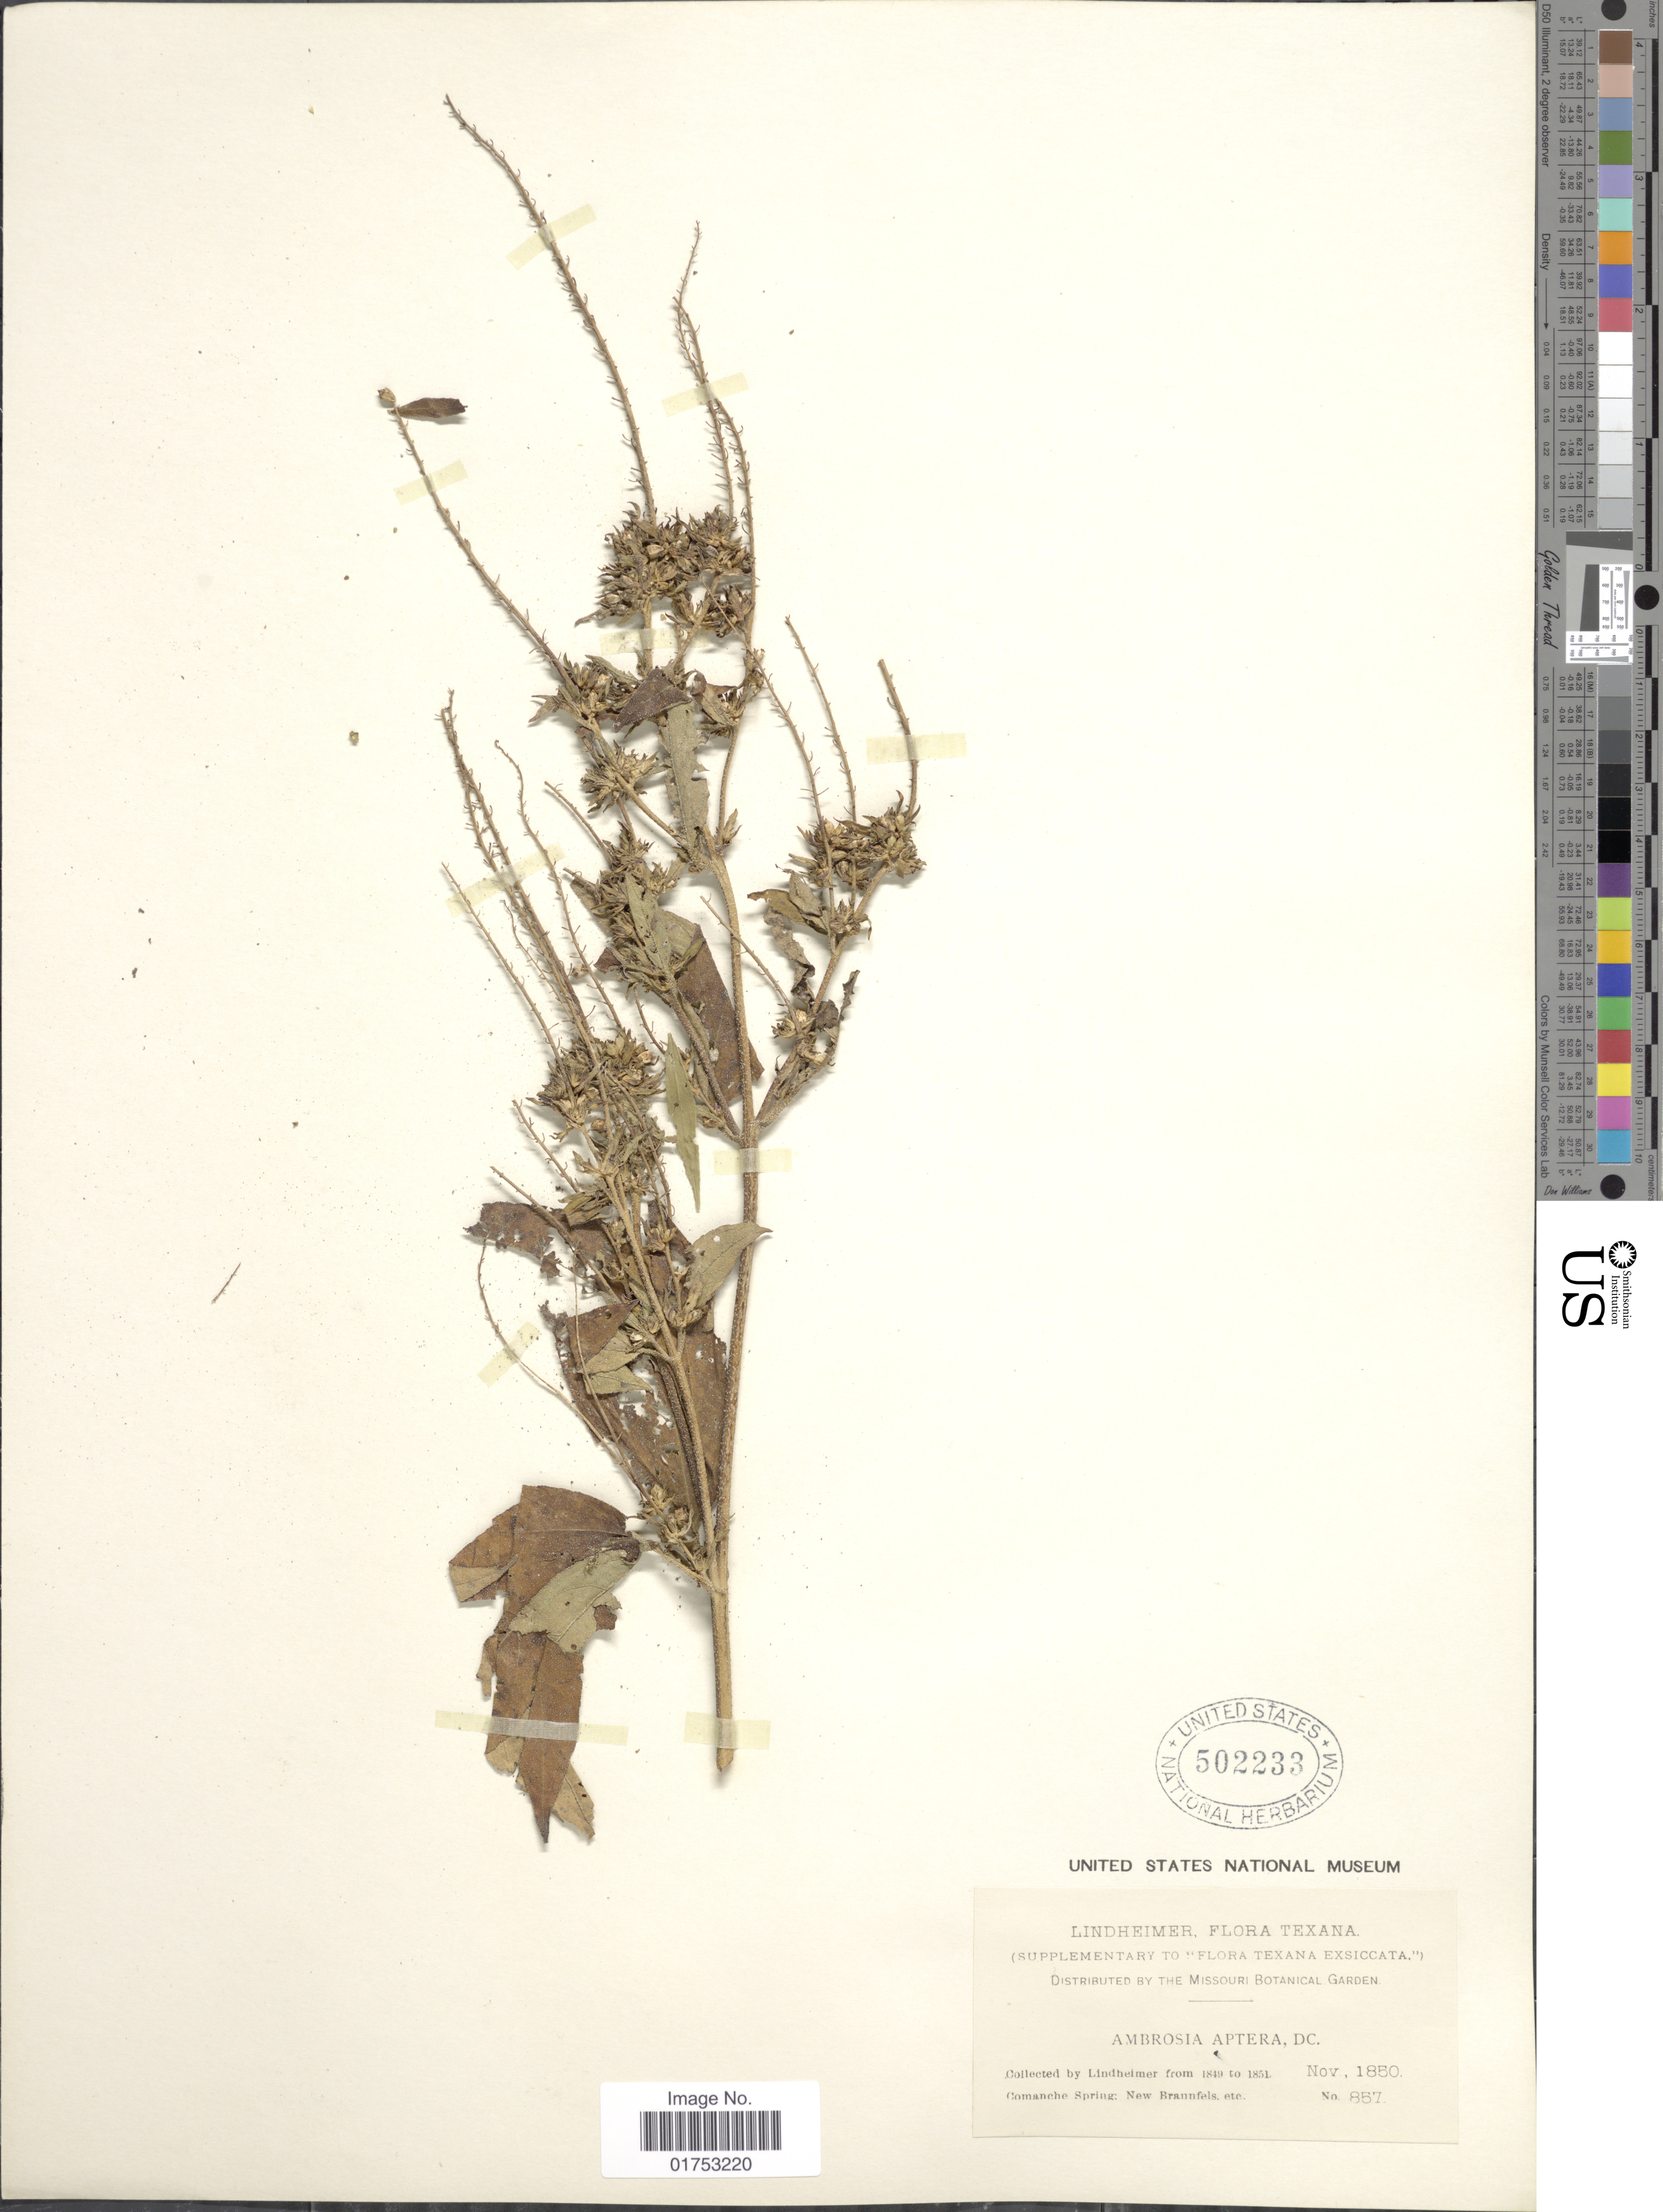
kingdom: Plantae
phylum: Tracheophyta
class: Magnoliopsida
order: Asterales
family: Asteraceae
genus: Ambrosia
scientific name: Ambrosia aptera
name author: (DC.) DC.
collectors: F. J. Lindheimer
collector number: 857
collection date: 1850-11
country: United States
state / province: Texas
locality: Comanche Spring, New Braunfels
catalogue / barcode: US 502233